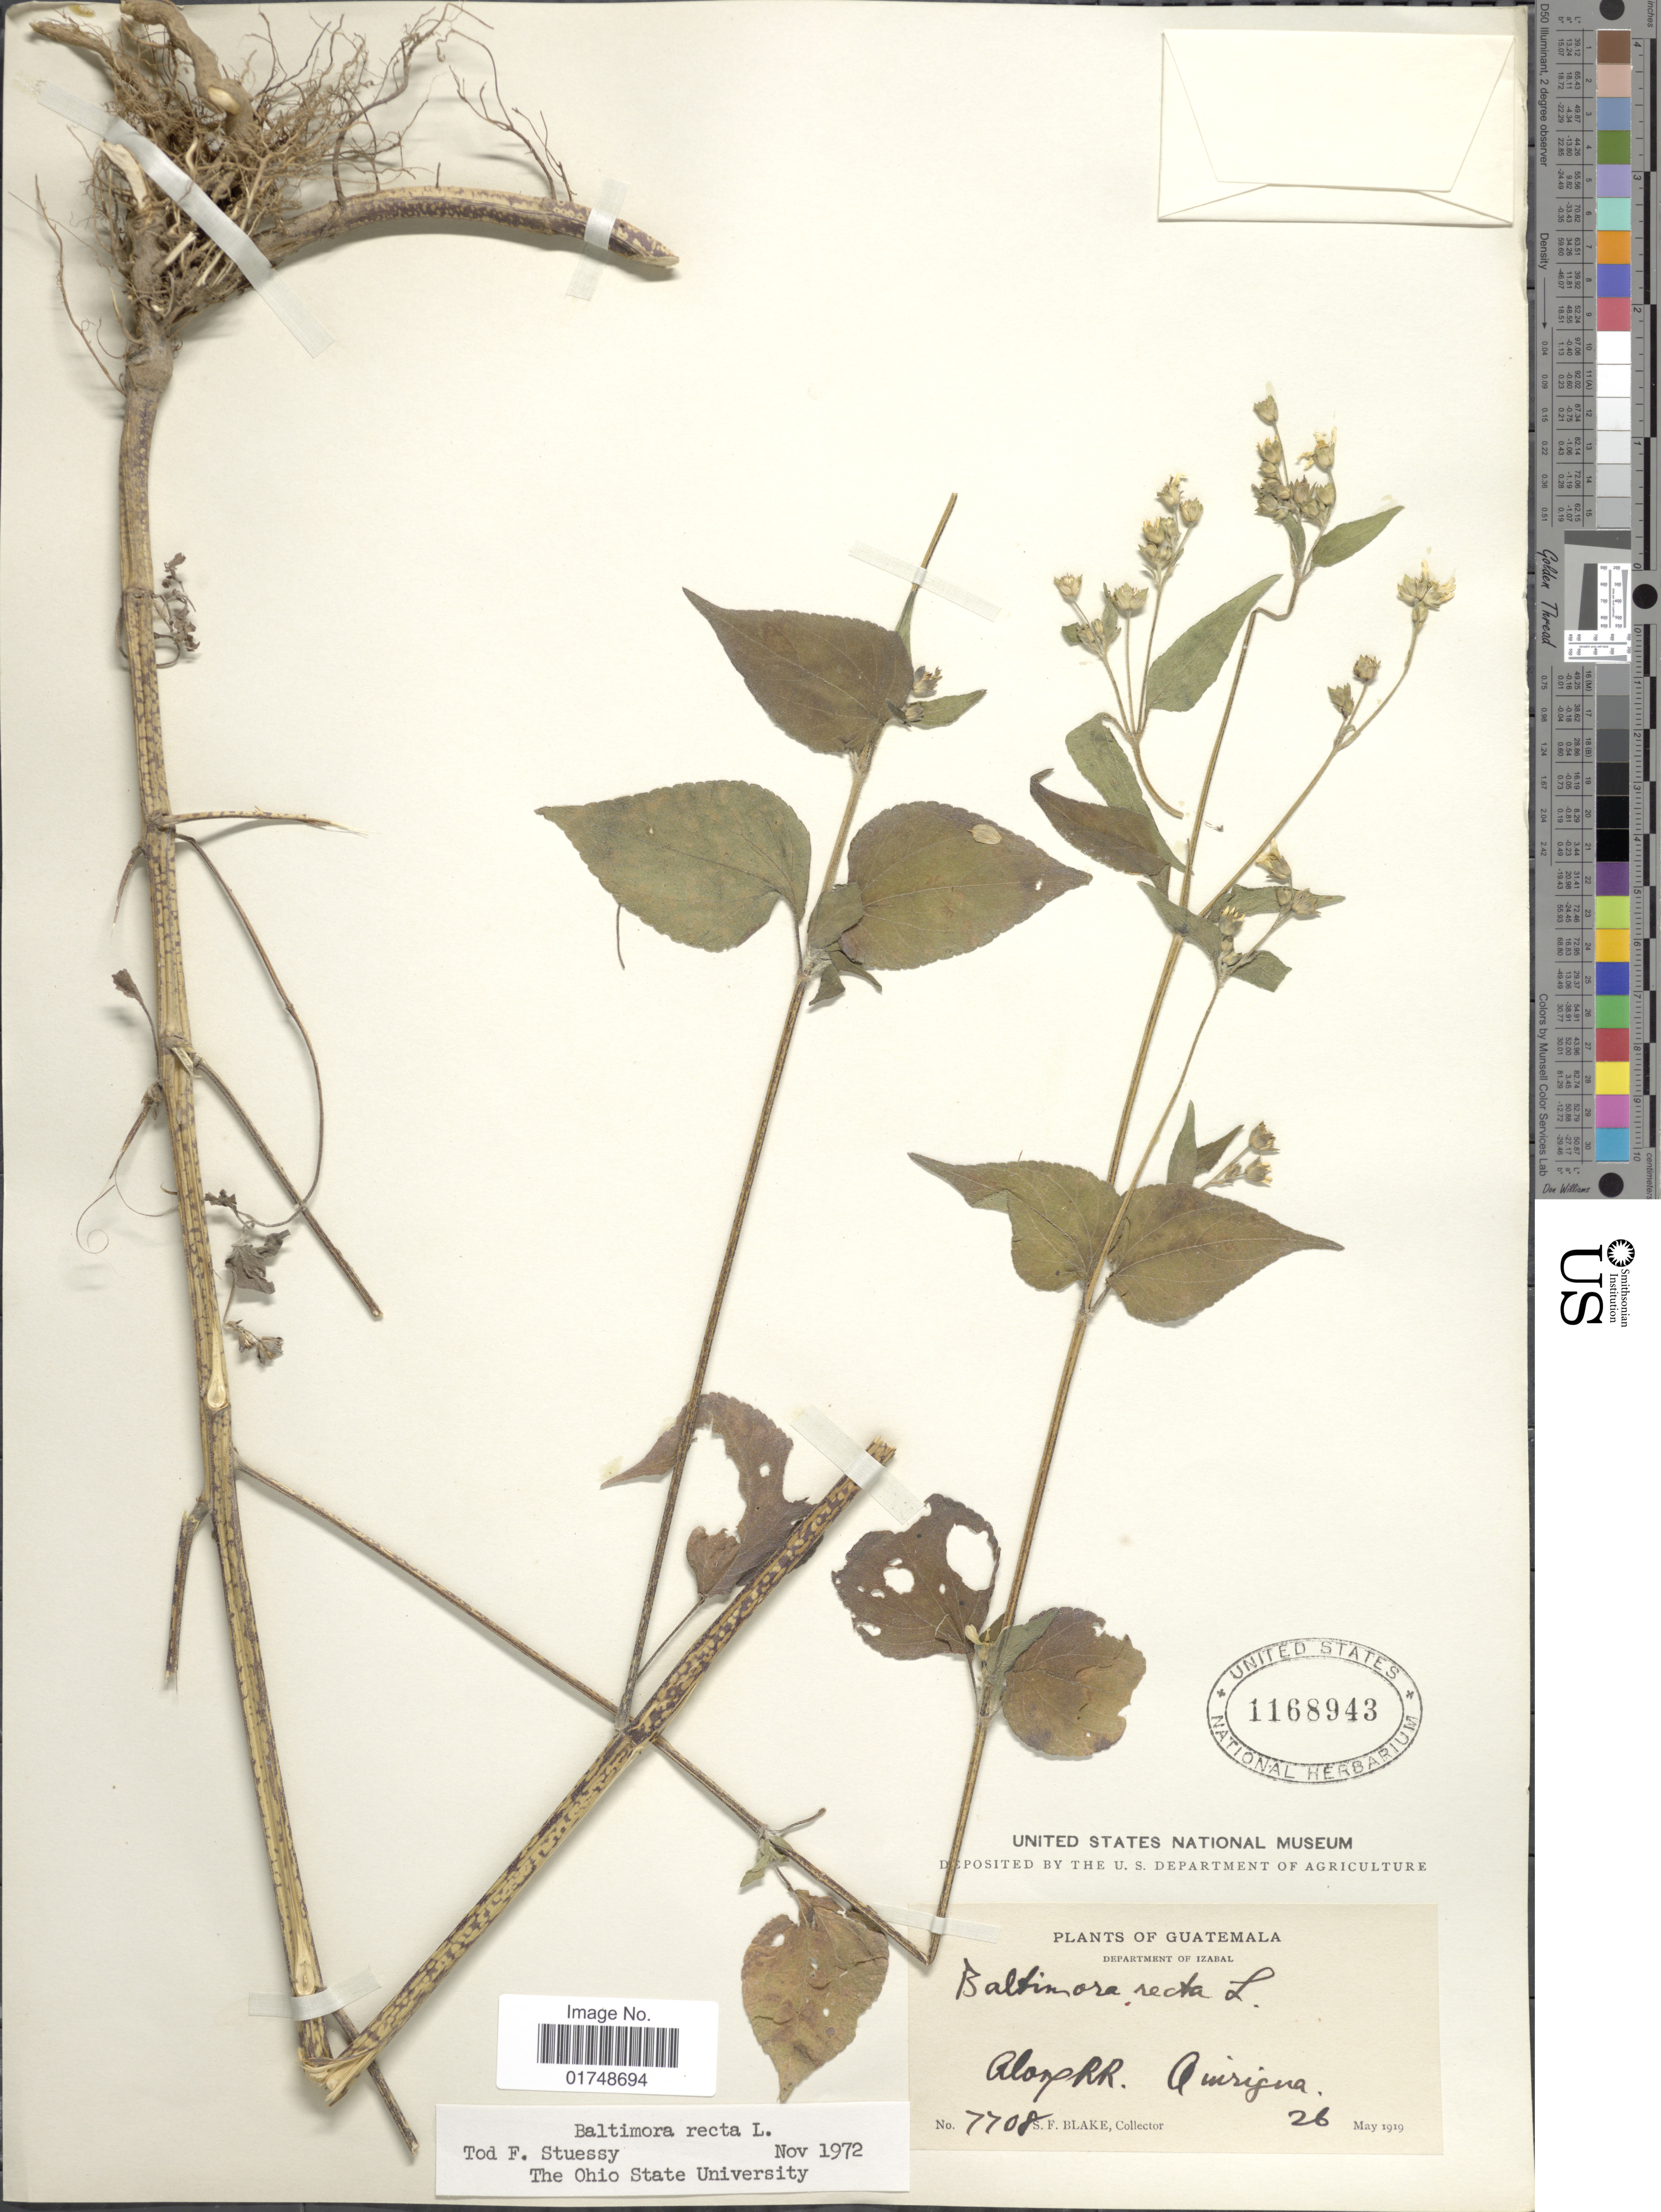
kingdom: Plantae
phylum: Tracheophyta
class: Magnoliopsida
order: Asterales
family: Asteraceae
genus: Baltimora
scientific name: Baltimora recta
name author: L.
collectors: S. Blake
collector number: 7708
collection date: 1919-05-26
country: Guatemala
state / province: Izabal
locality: Department of Izabal. Along RR. Quiriguá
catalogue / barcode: US 1168943